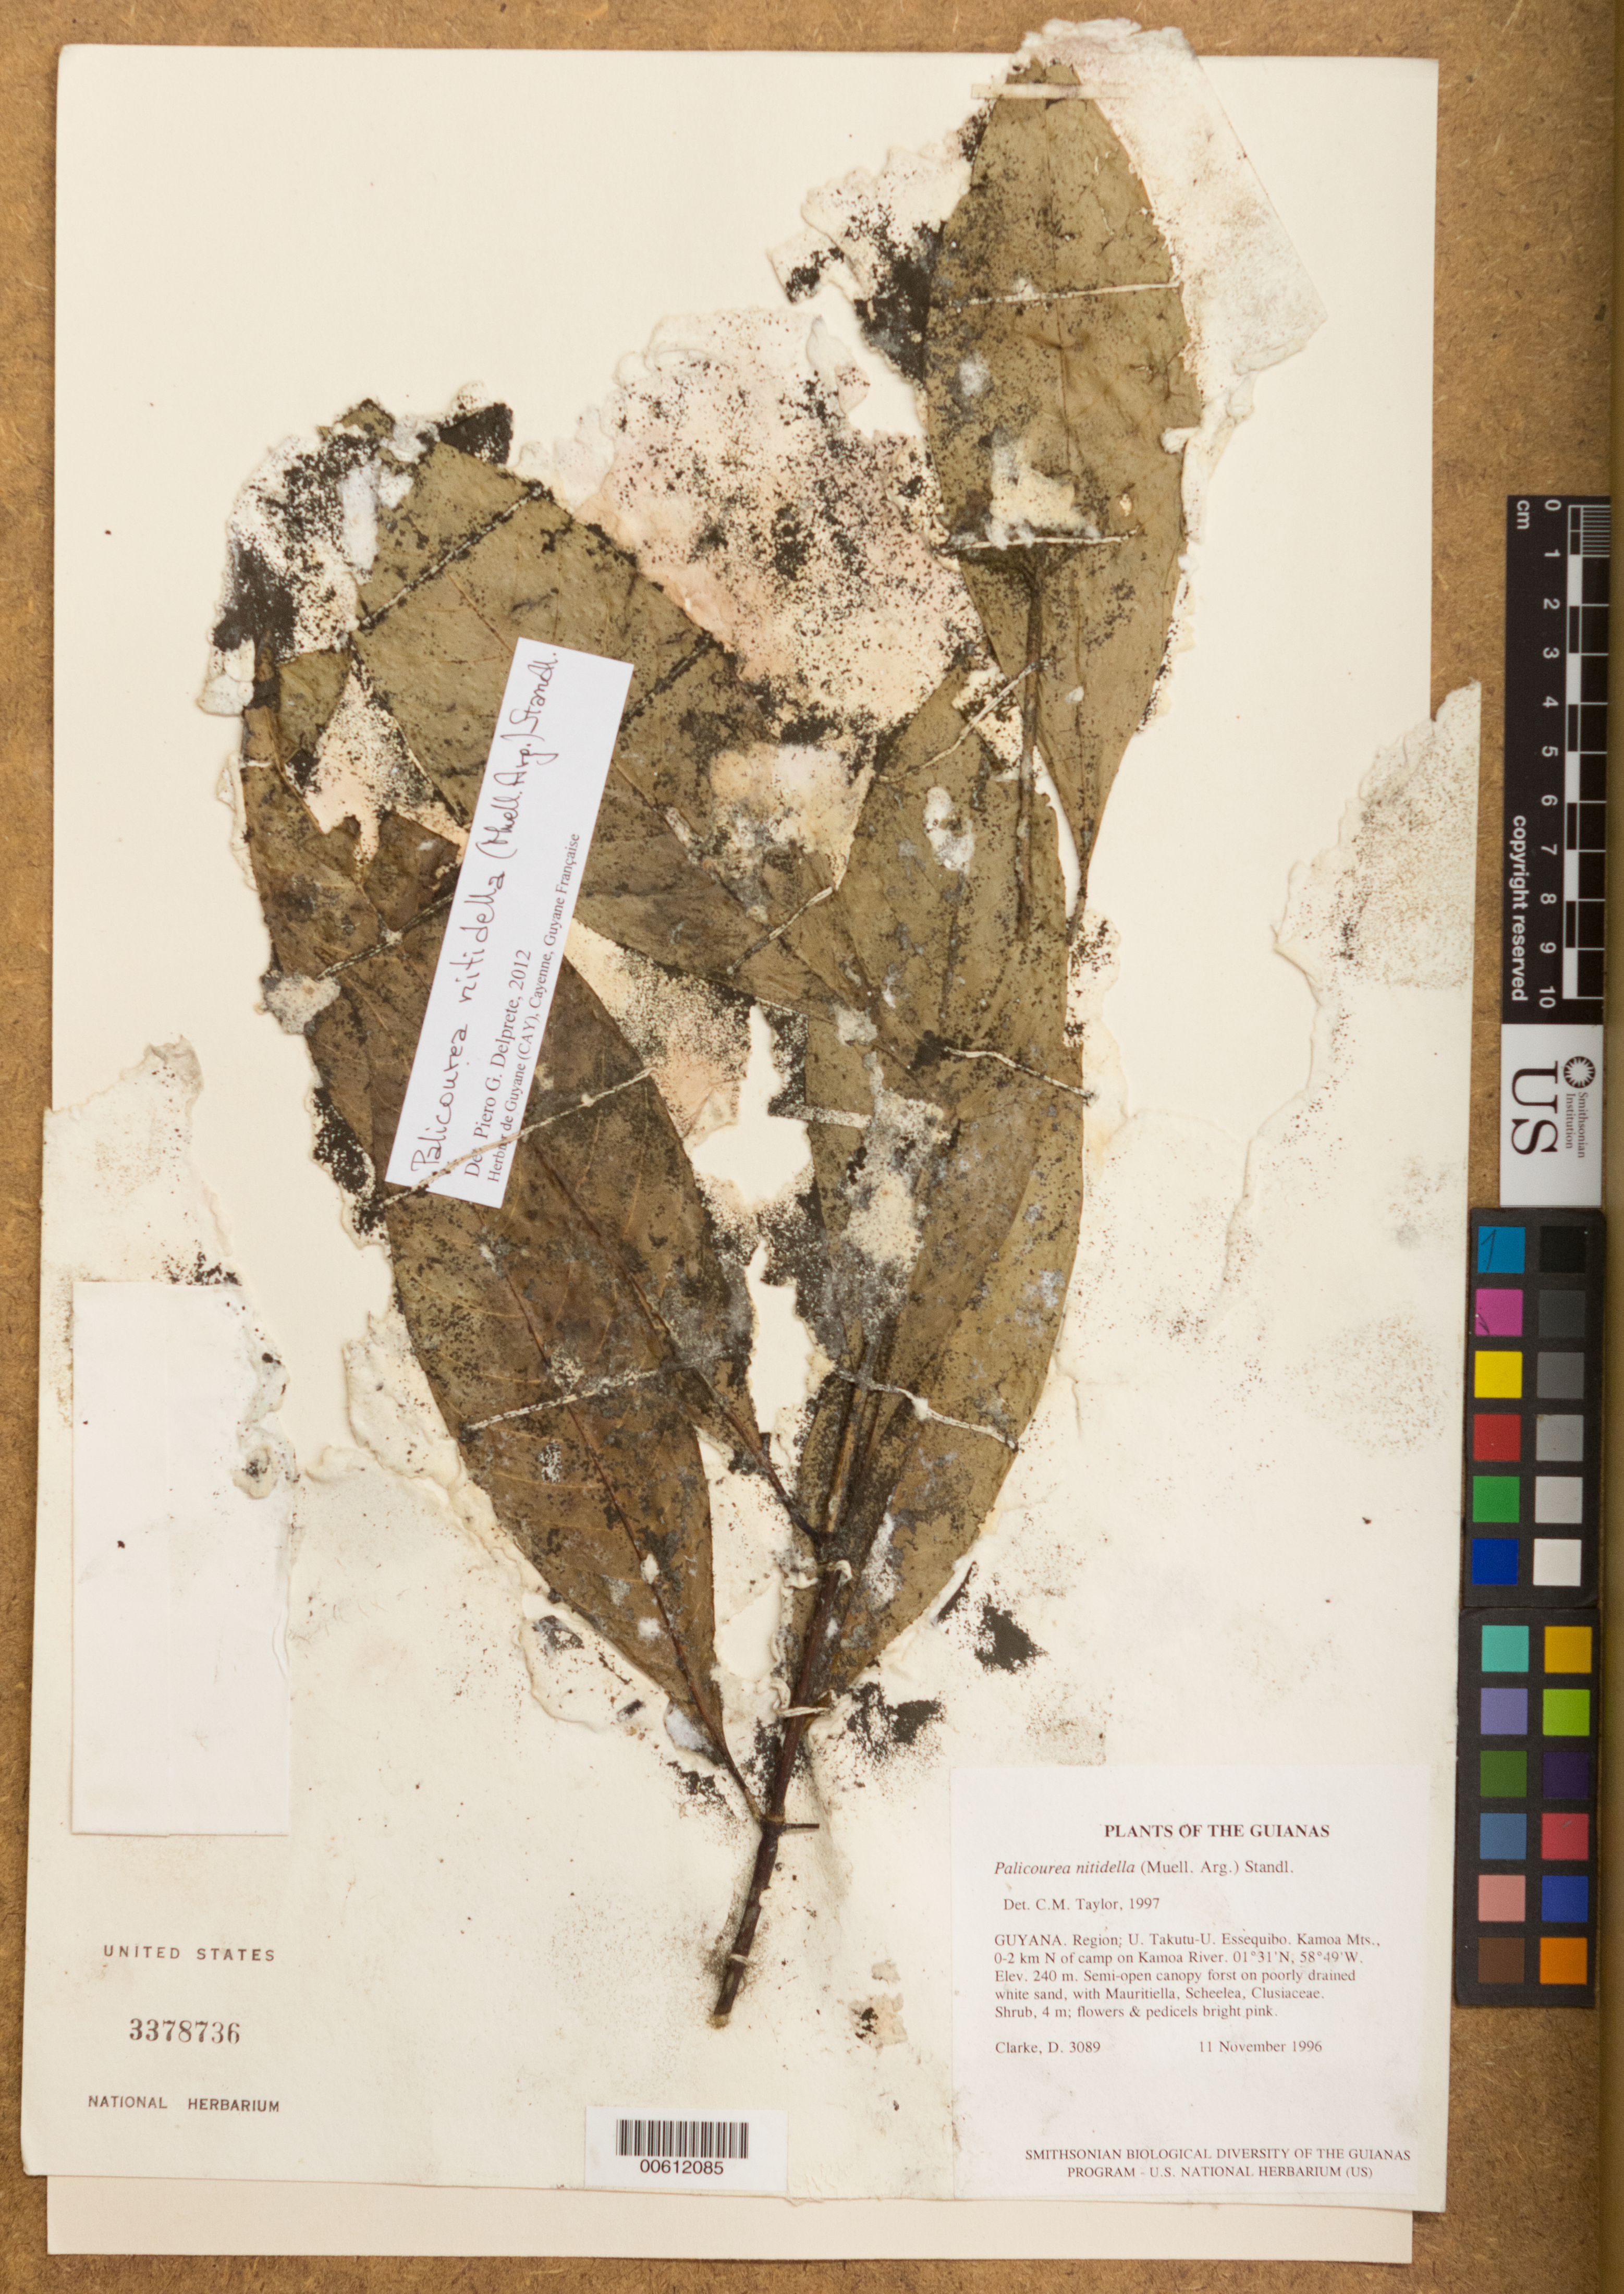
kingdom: Plantae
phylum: Tracheophyta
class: Magnoliopsida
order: Gentianales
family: Rubiaceae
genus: Palicourea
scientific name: Palicourea nitidella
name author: (Müll. Arg.) Standl.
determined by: Taylor, Charlotte M.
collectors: H. D. Clarke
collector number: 3089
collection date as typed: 11 November 1996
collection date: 1996-11-11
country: Guyana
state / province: U. Takutu-U. Essequibo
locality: Kamoa Mts., 0-2 km N of camp on Kamoa River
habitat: Semi-open canopy forest on poorly drained white sand, with Mauritiella, Scheelea, Clusiaceae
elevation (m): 240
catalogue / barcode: US 3378736